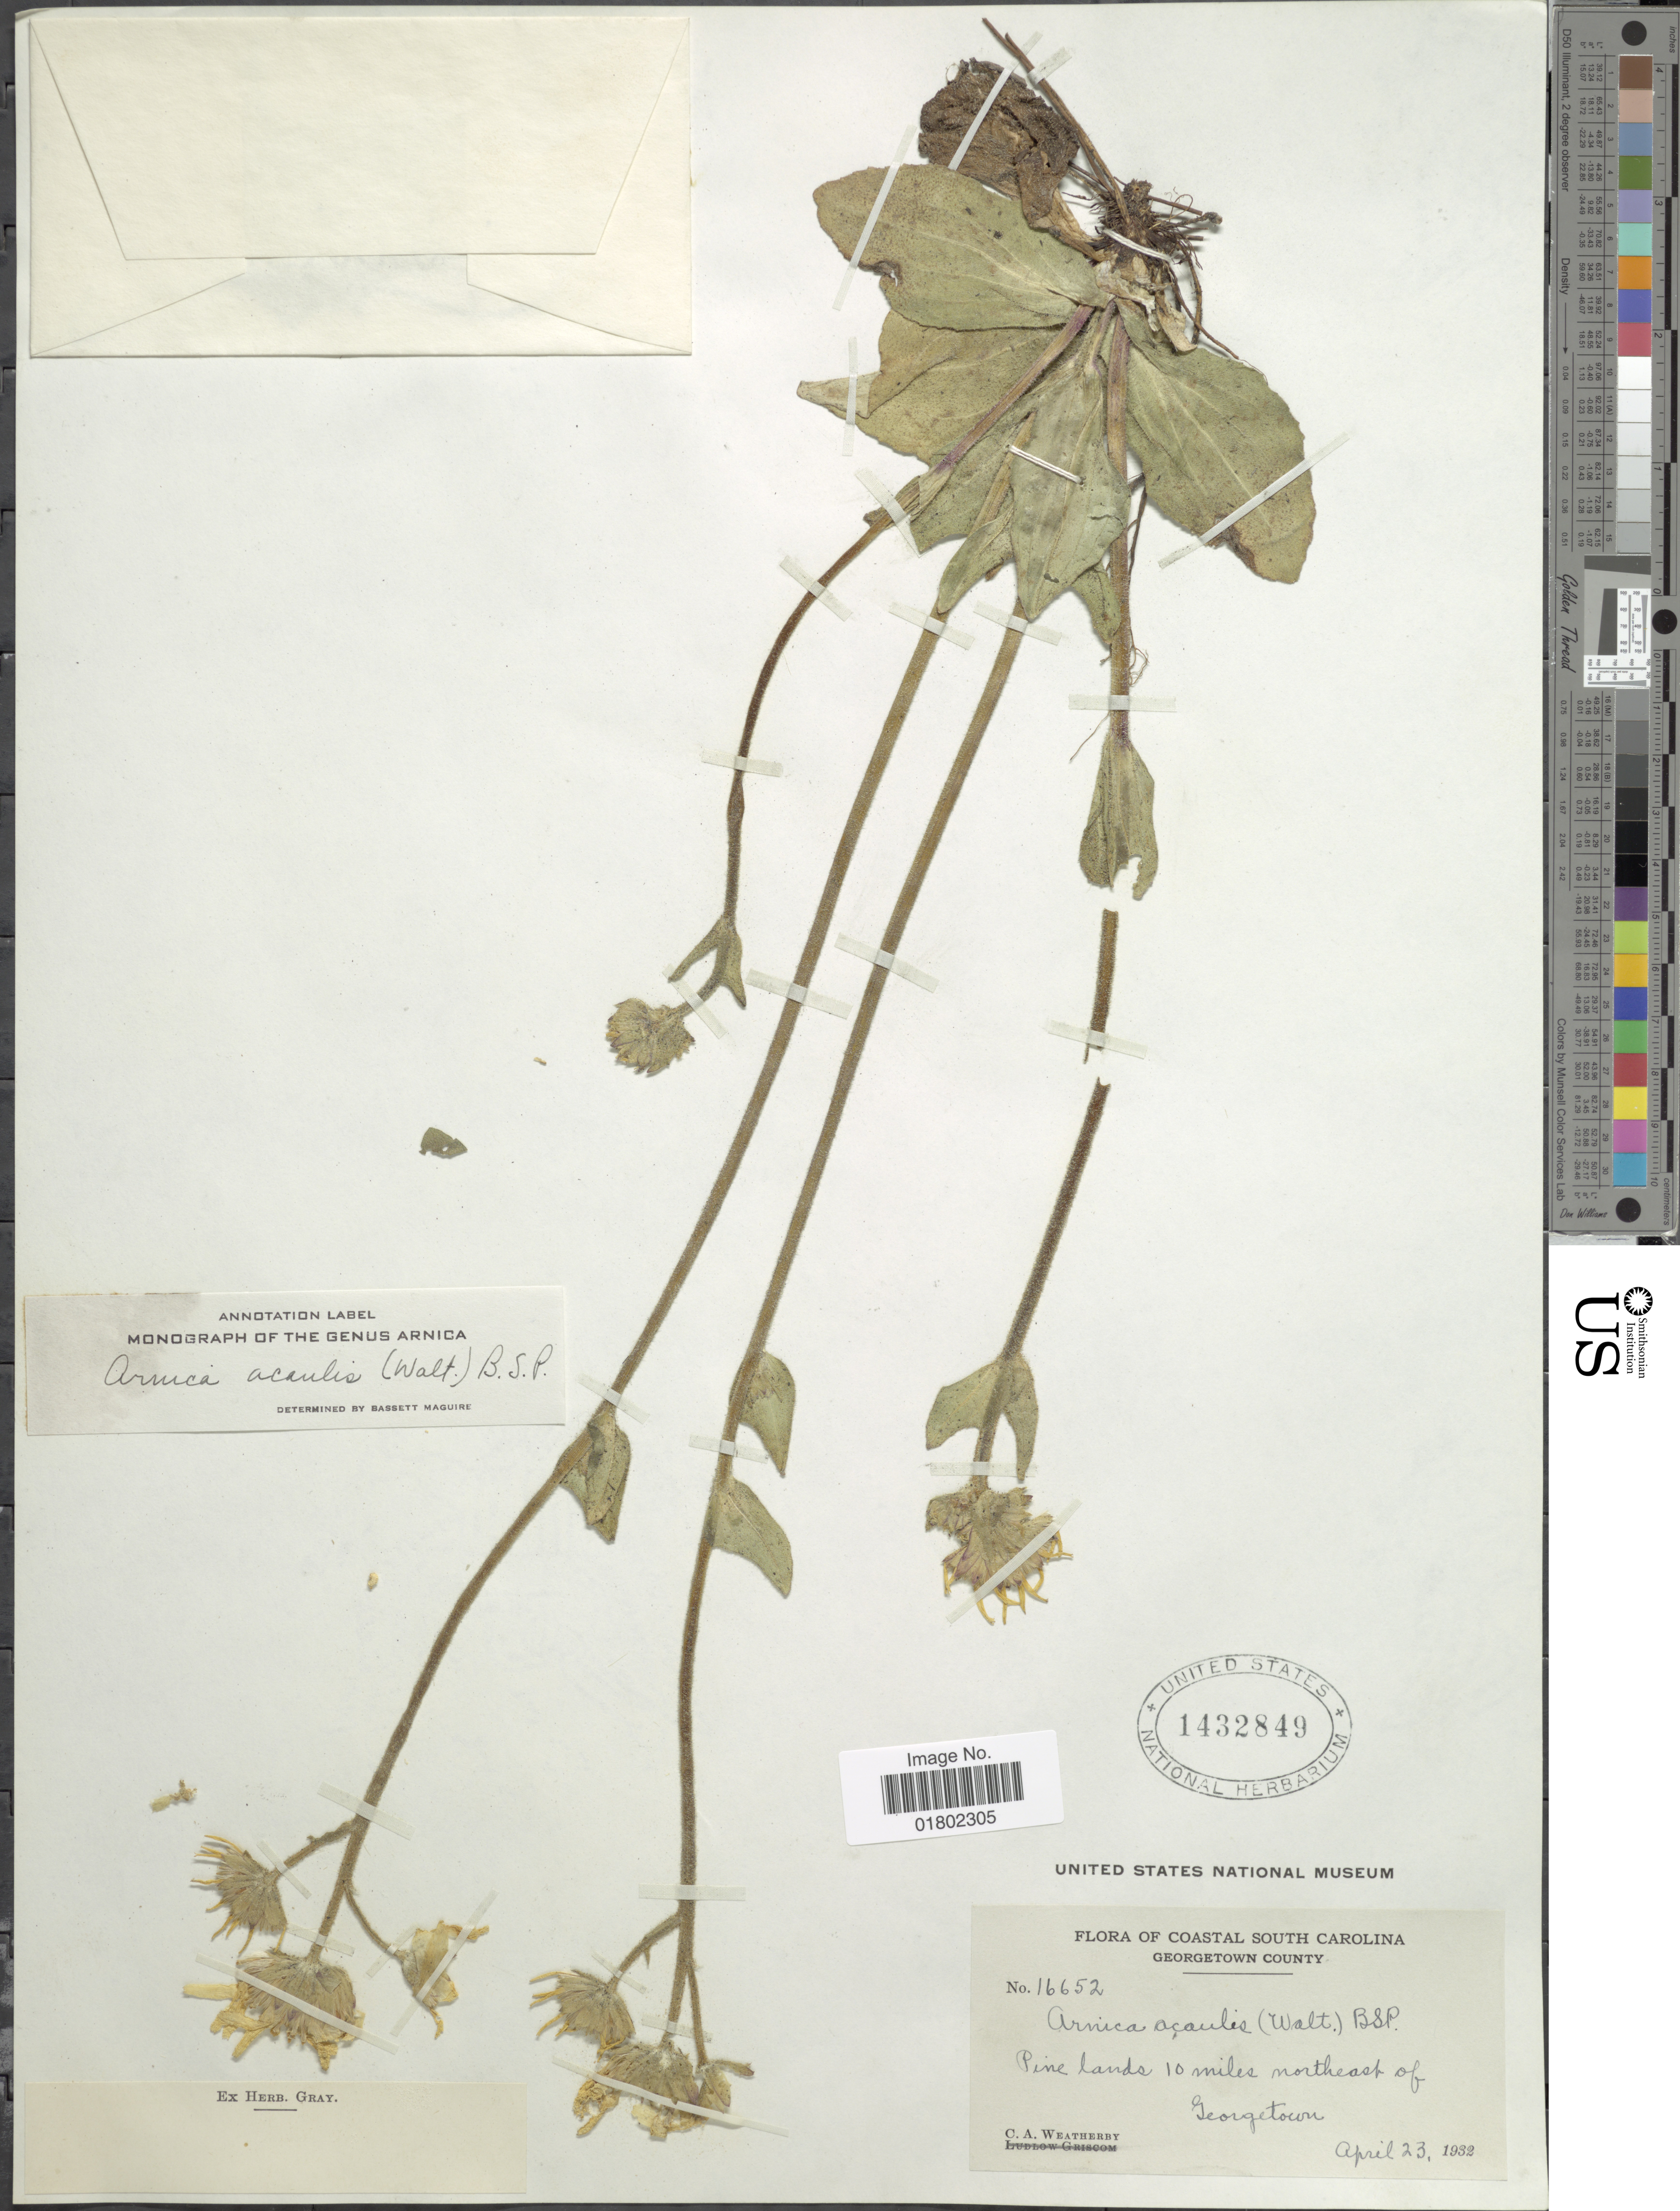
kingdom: Plantae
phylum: Tracheophyta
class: Magnoliopsida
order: Asterales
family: Asteraceae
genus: Arnica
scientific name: Arnica acaulis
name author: (Walter) Britton, Stearns & Poggenb.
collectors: C. A. Weatherby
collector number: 16652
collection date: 1932-04-23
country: United States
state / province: South Carolina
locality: Coastal South Carolina, Georgetown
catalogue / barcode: US 1432849